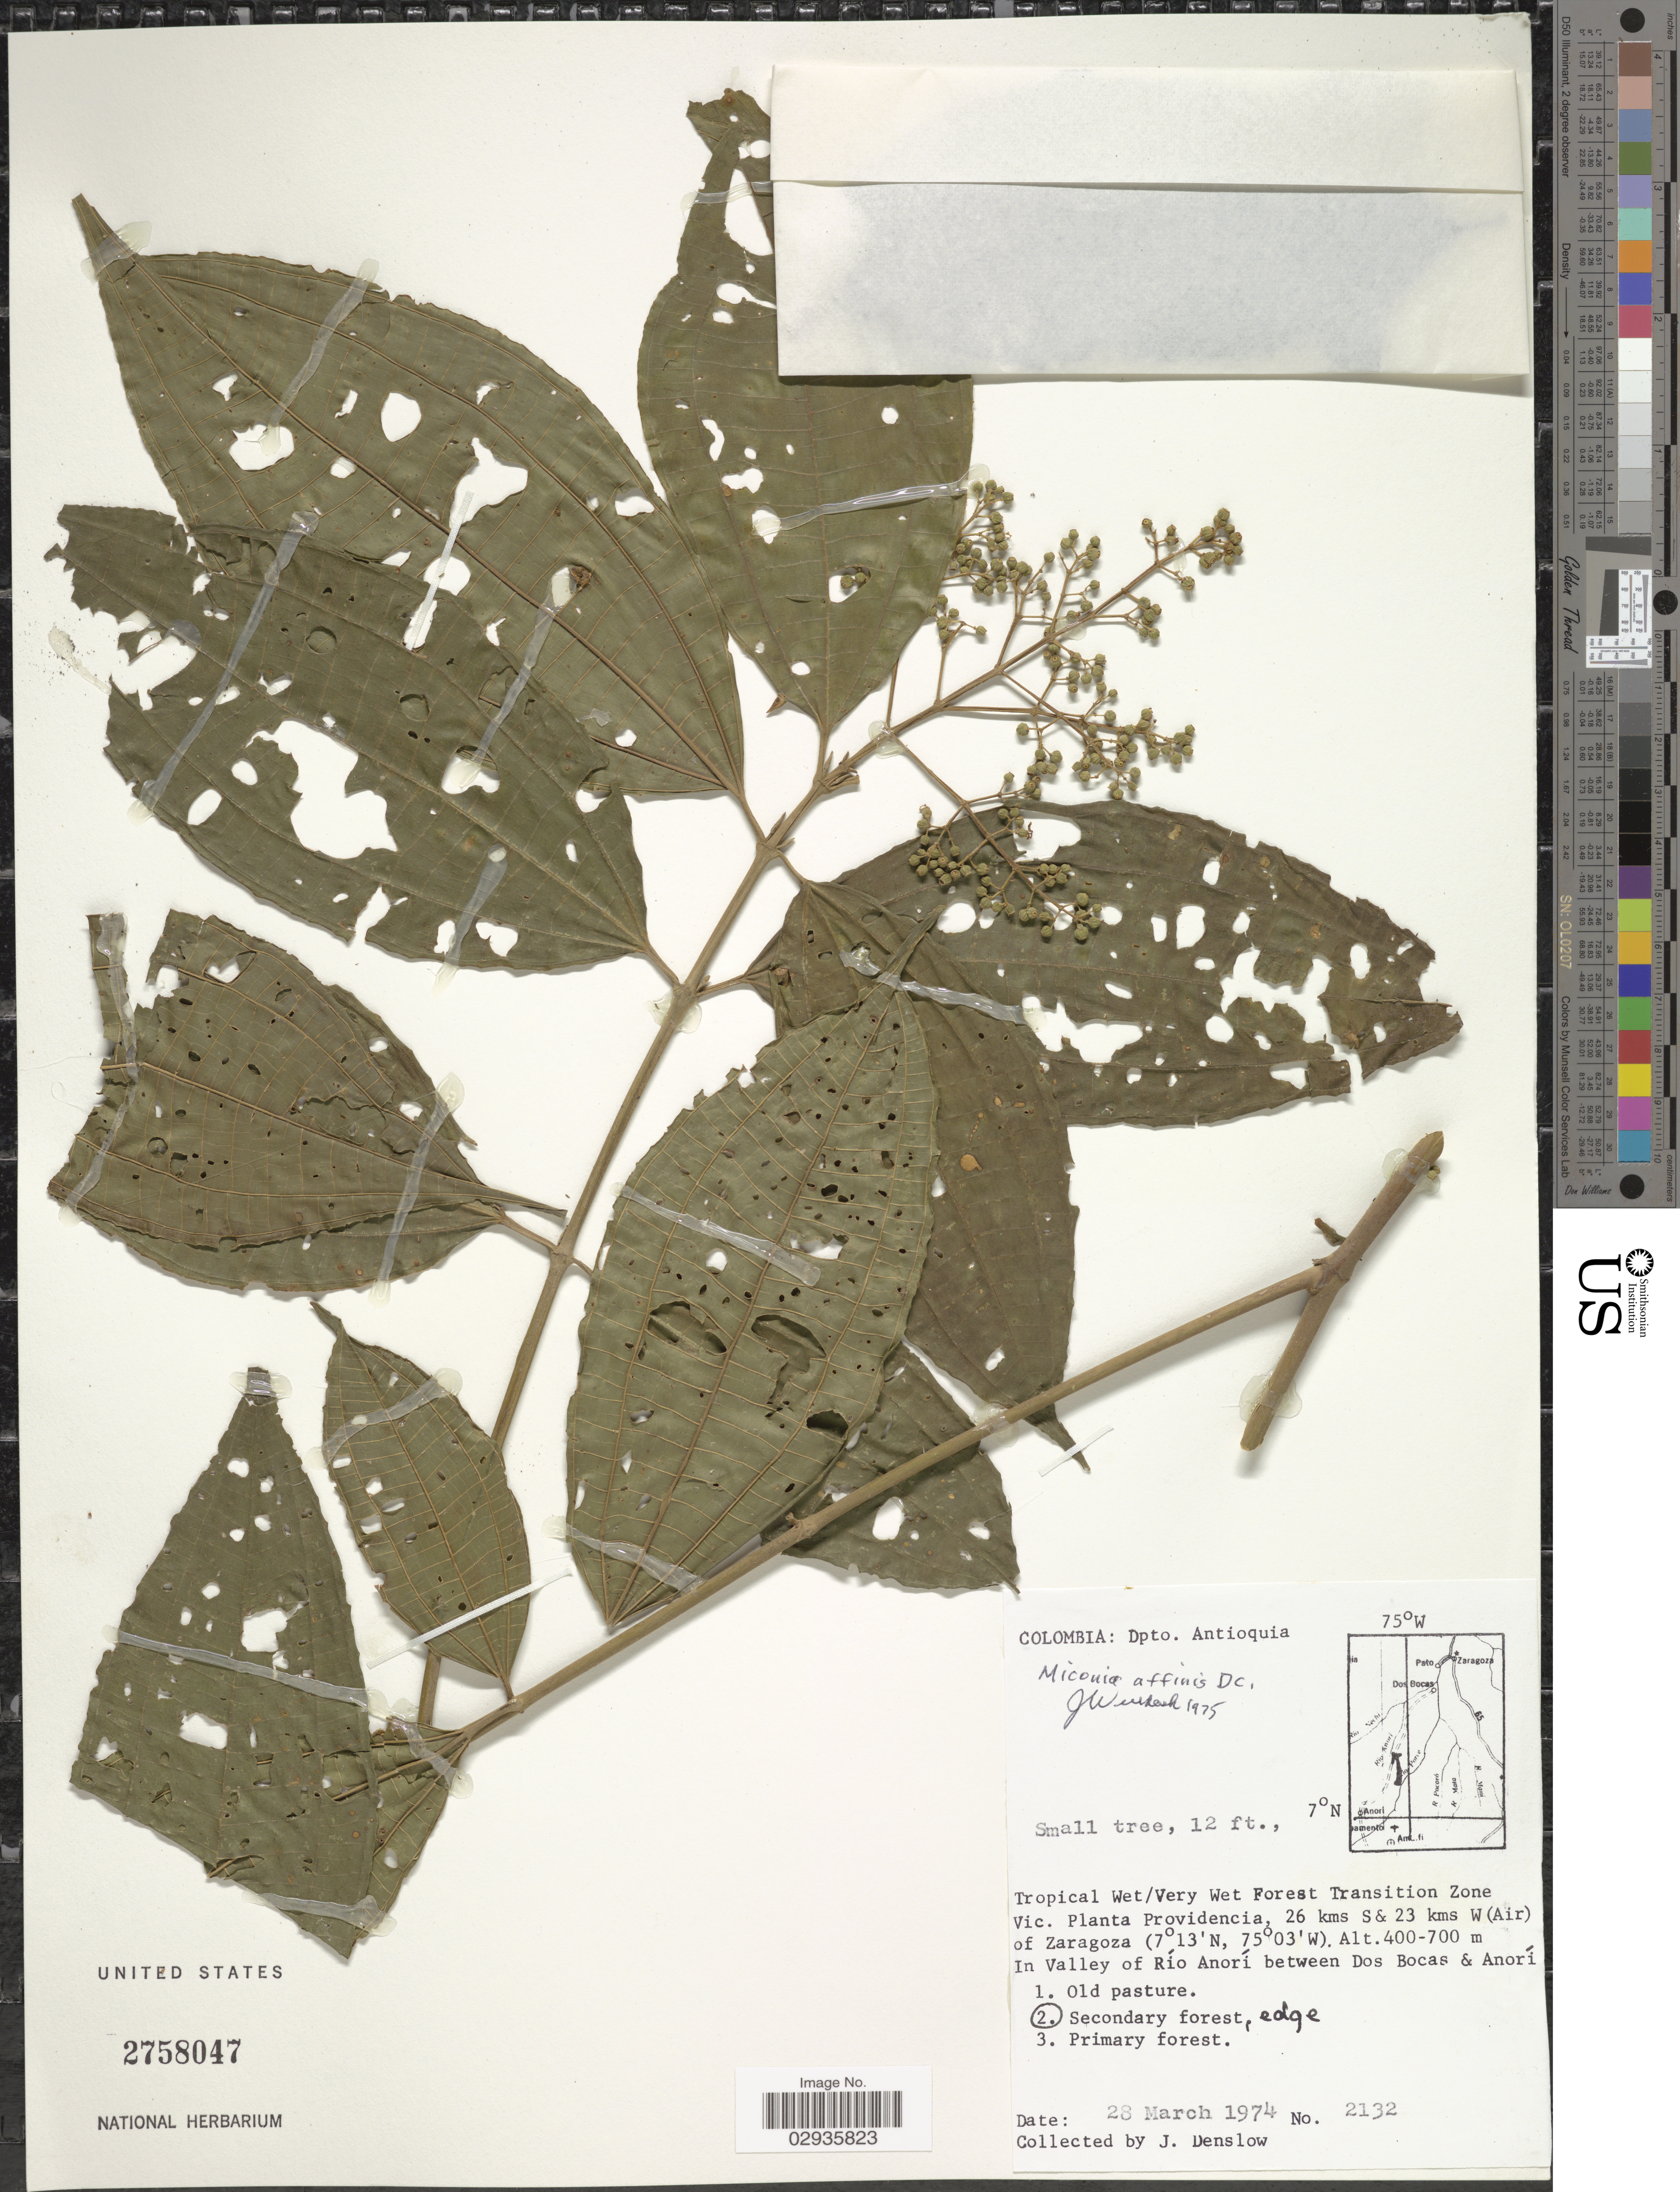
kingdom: Plantae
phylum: Tracheophyta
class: Magnoliopsida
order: Myrtales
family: Melastomataceae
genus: Miconia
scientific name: Miconia affinis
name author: DC.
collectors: J. Denslow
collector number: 2132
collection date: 1974-03-08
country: Colombia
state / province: Antioquia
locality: Dpto. Antioquia, Tropical Wet/Very Wet Forest Transition Zone, Vic. Planta Providencia, 26 kms S & 23 kms W (Air) of Zaragoza. In Valley of Río Anorí between Dos Bocas & Anorí.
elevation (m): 400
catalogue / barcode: US 2758047